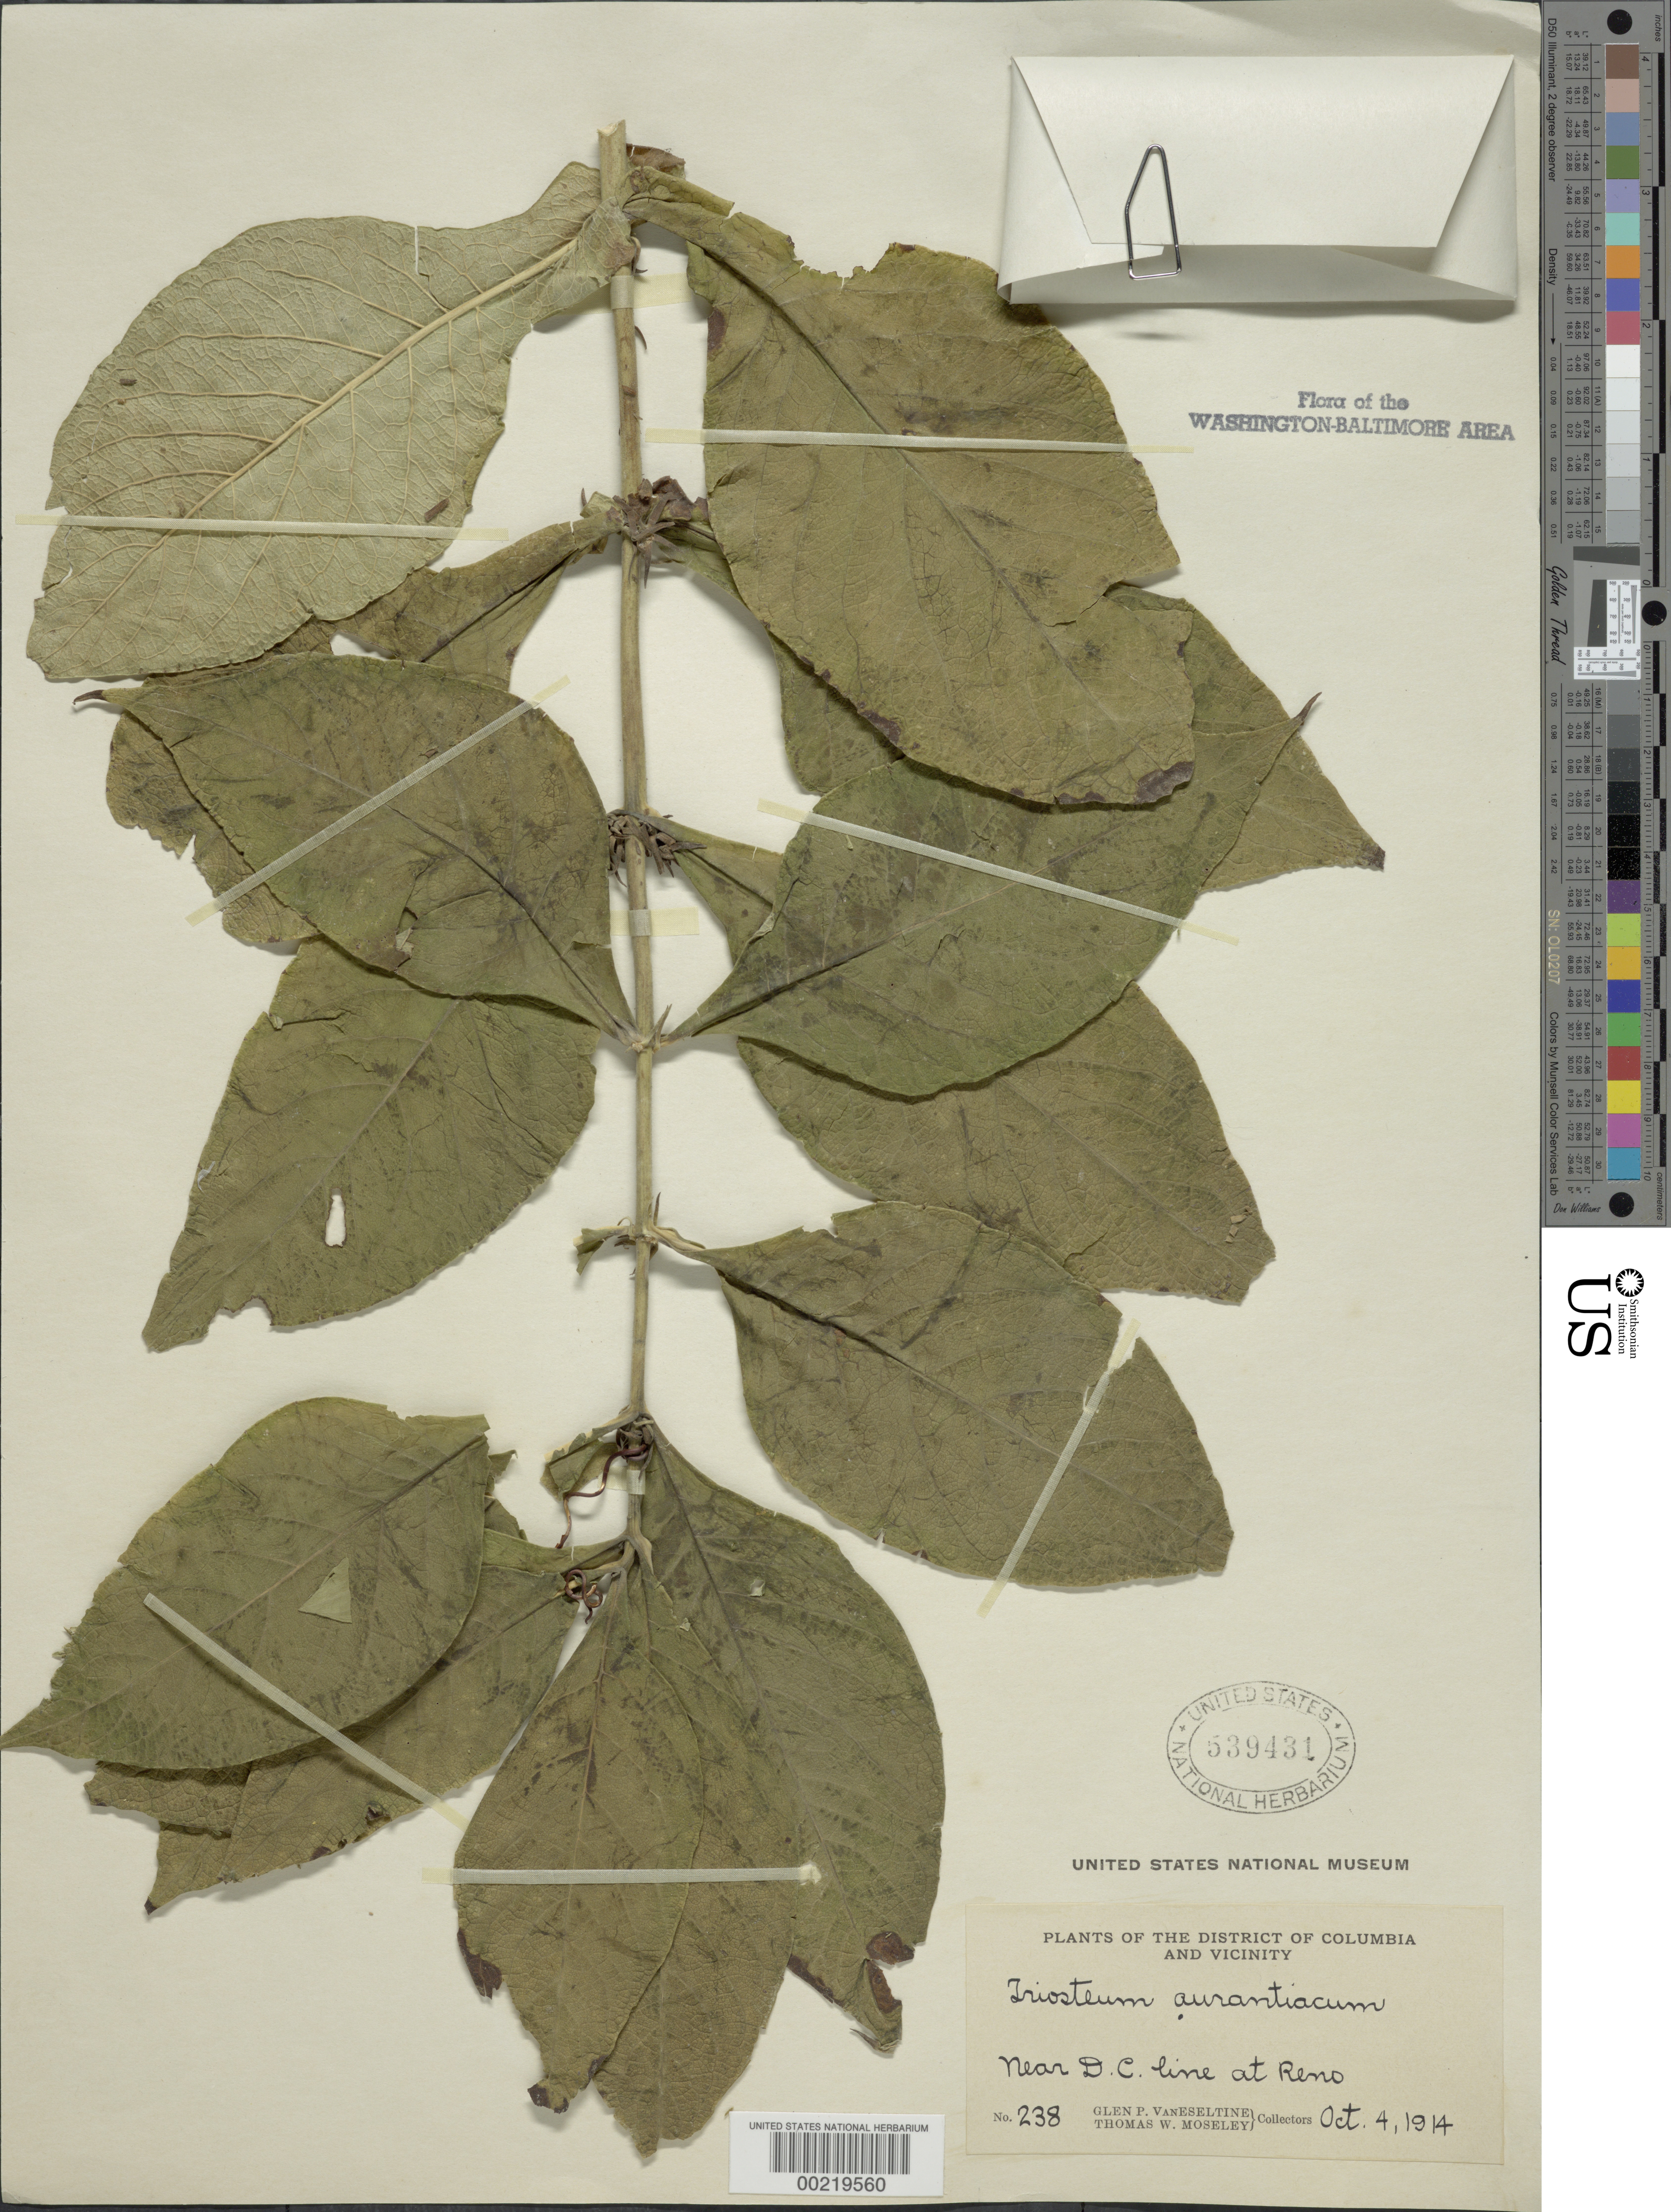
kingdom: Plantae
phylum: Tracheophyta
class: Magnoliopsida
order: Dipsacales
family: Caprifoliaceae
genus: Triosteum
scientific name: Triosteum aurantiacum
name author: E.P. Bicknell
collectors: G. P. Van Eseltine & T. Moseley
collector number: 238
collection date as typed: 04 Oct 1914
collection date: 1914-10-04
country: United States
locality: DC Line at Reno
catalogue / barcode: US 539431